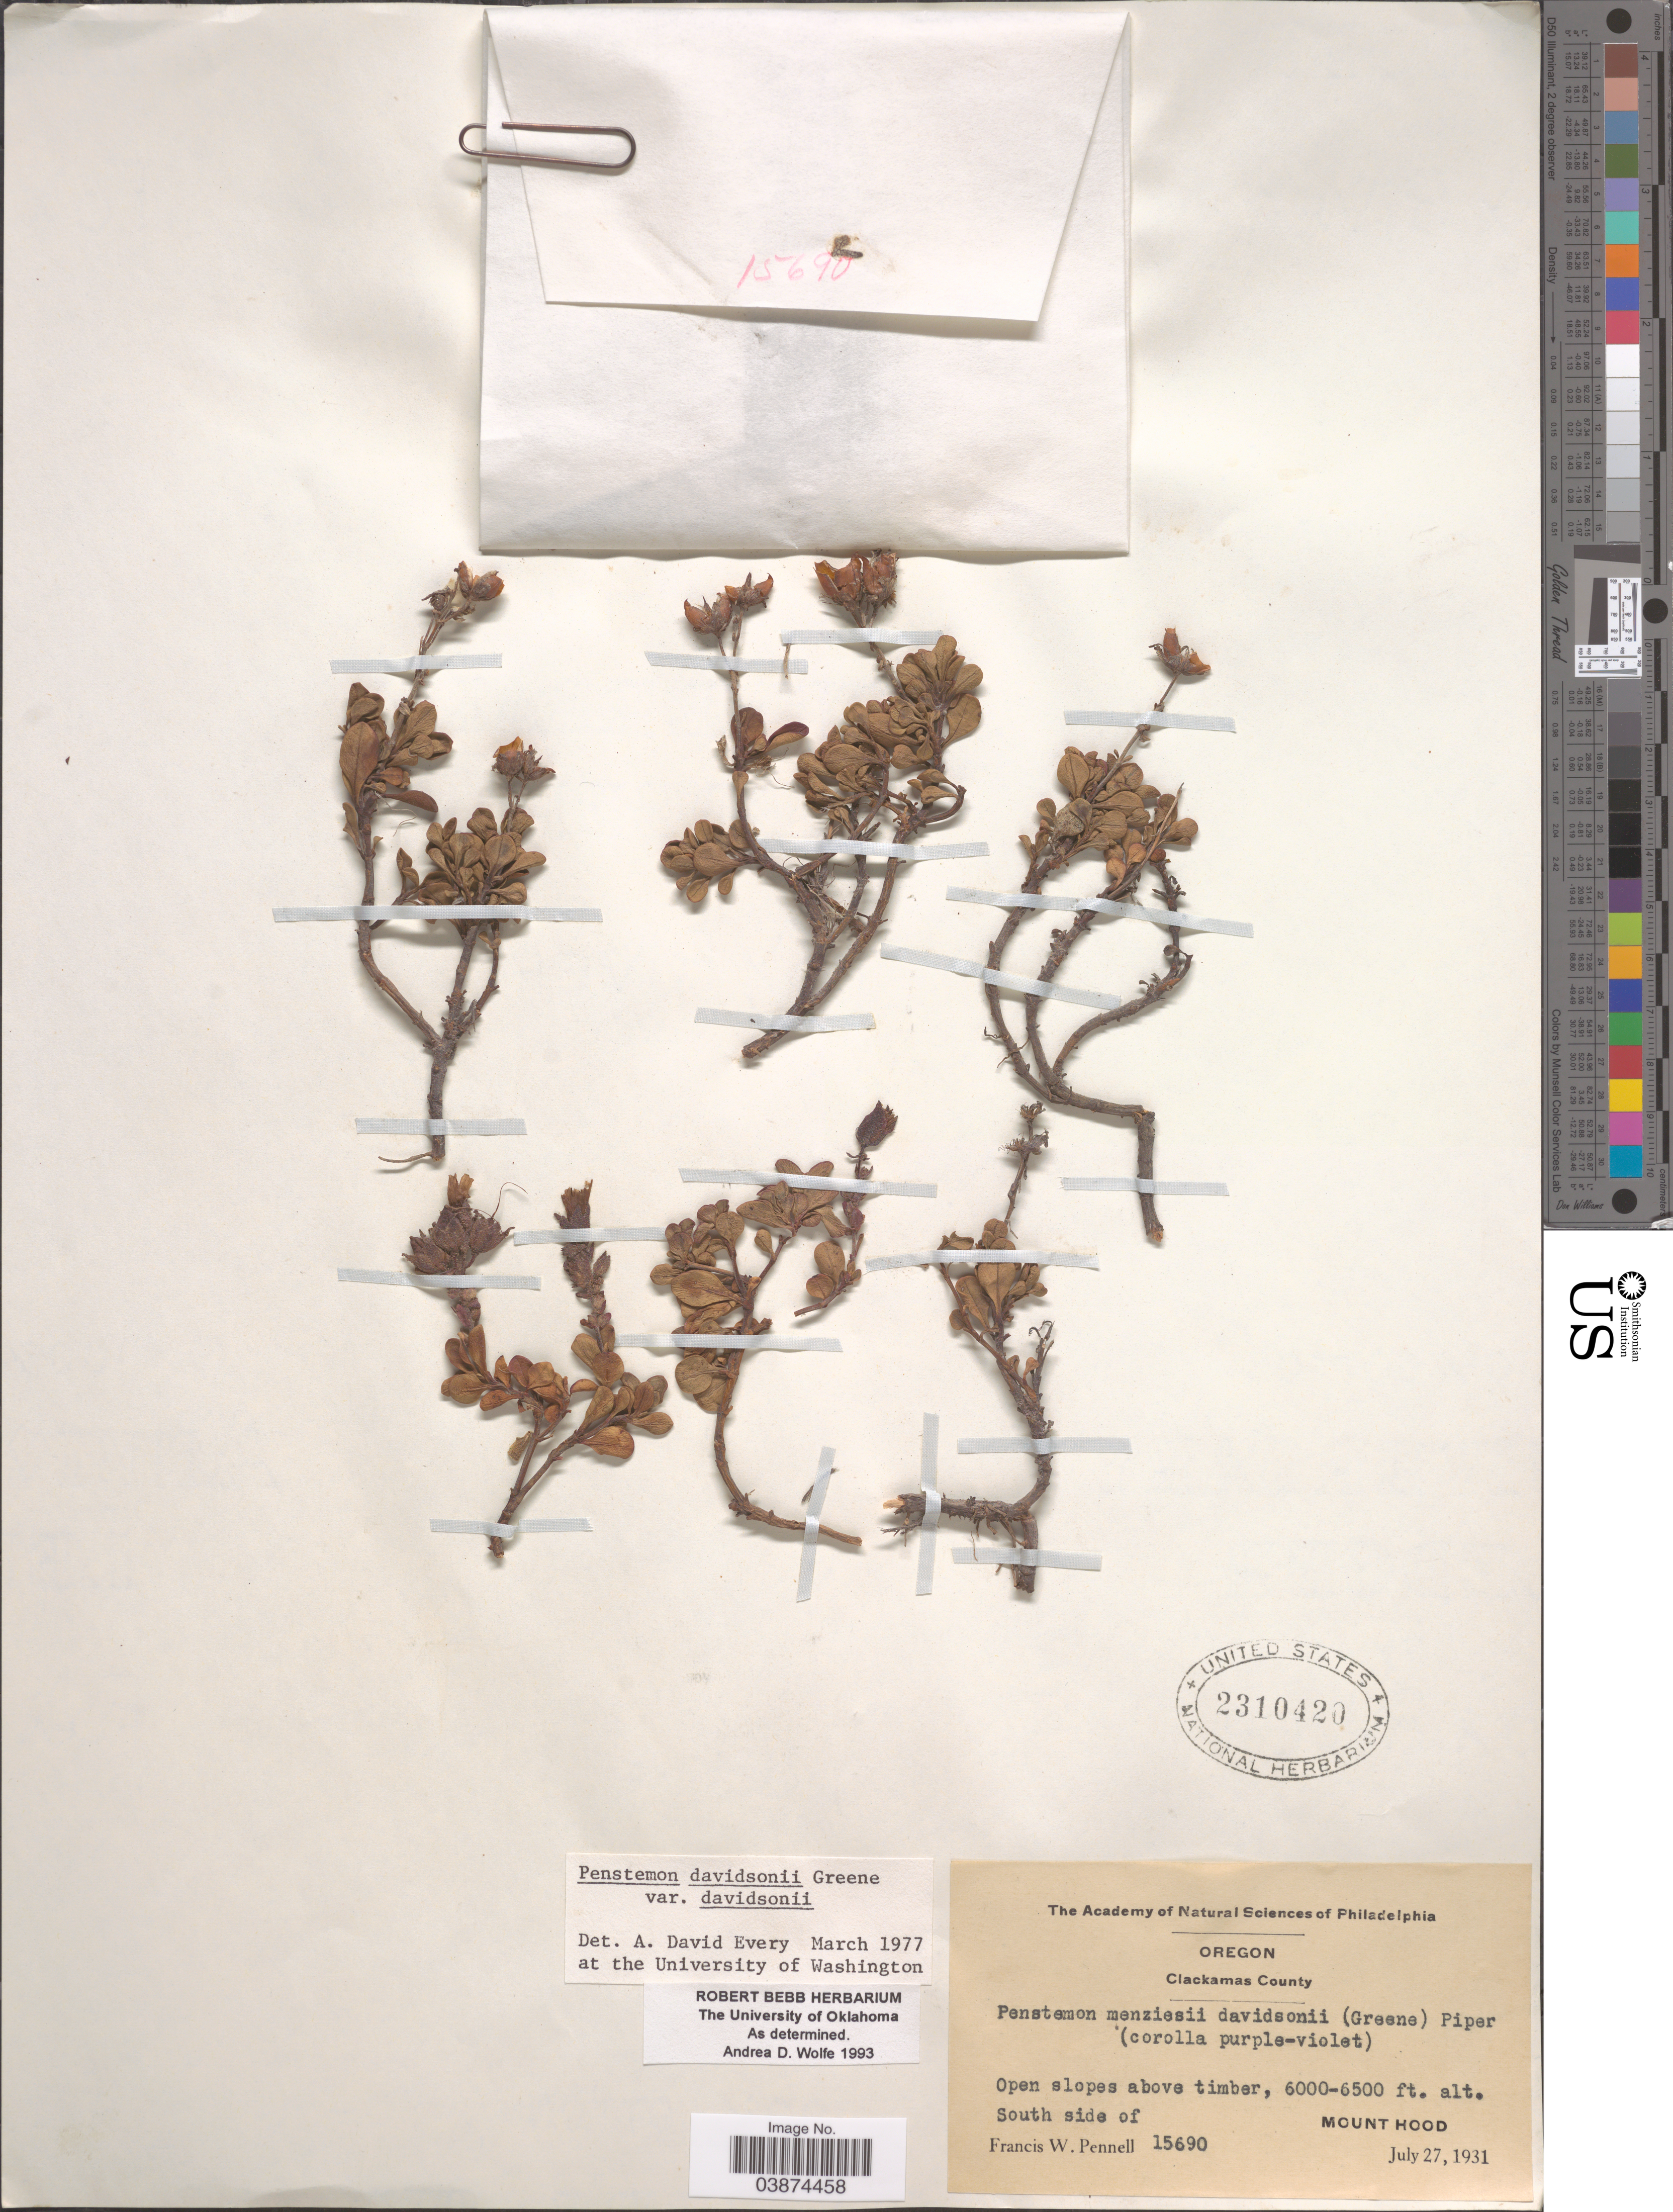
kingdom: Plantae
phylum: Tracheophyta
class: Magnoliopsida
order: Lamiales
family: Plantaginaceae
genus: Penstemon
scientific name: Penstemon davidsonii var. davidsonii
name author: Greene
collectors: F. W. Pennell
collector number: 15690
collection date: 1931-07-27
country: United States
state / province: Oregon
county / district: Clackamas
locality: Clackamas County. South side of Mount Hood.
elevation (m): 1829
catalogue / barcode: US 2310420